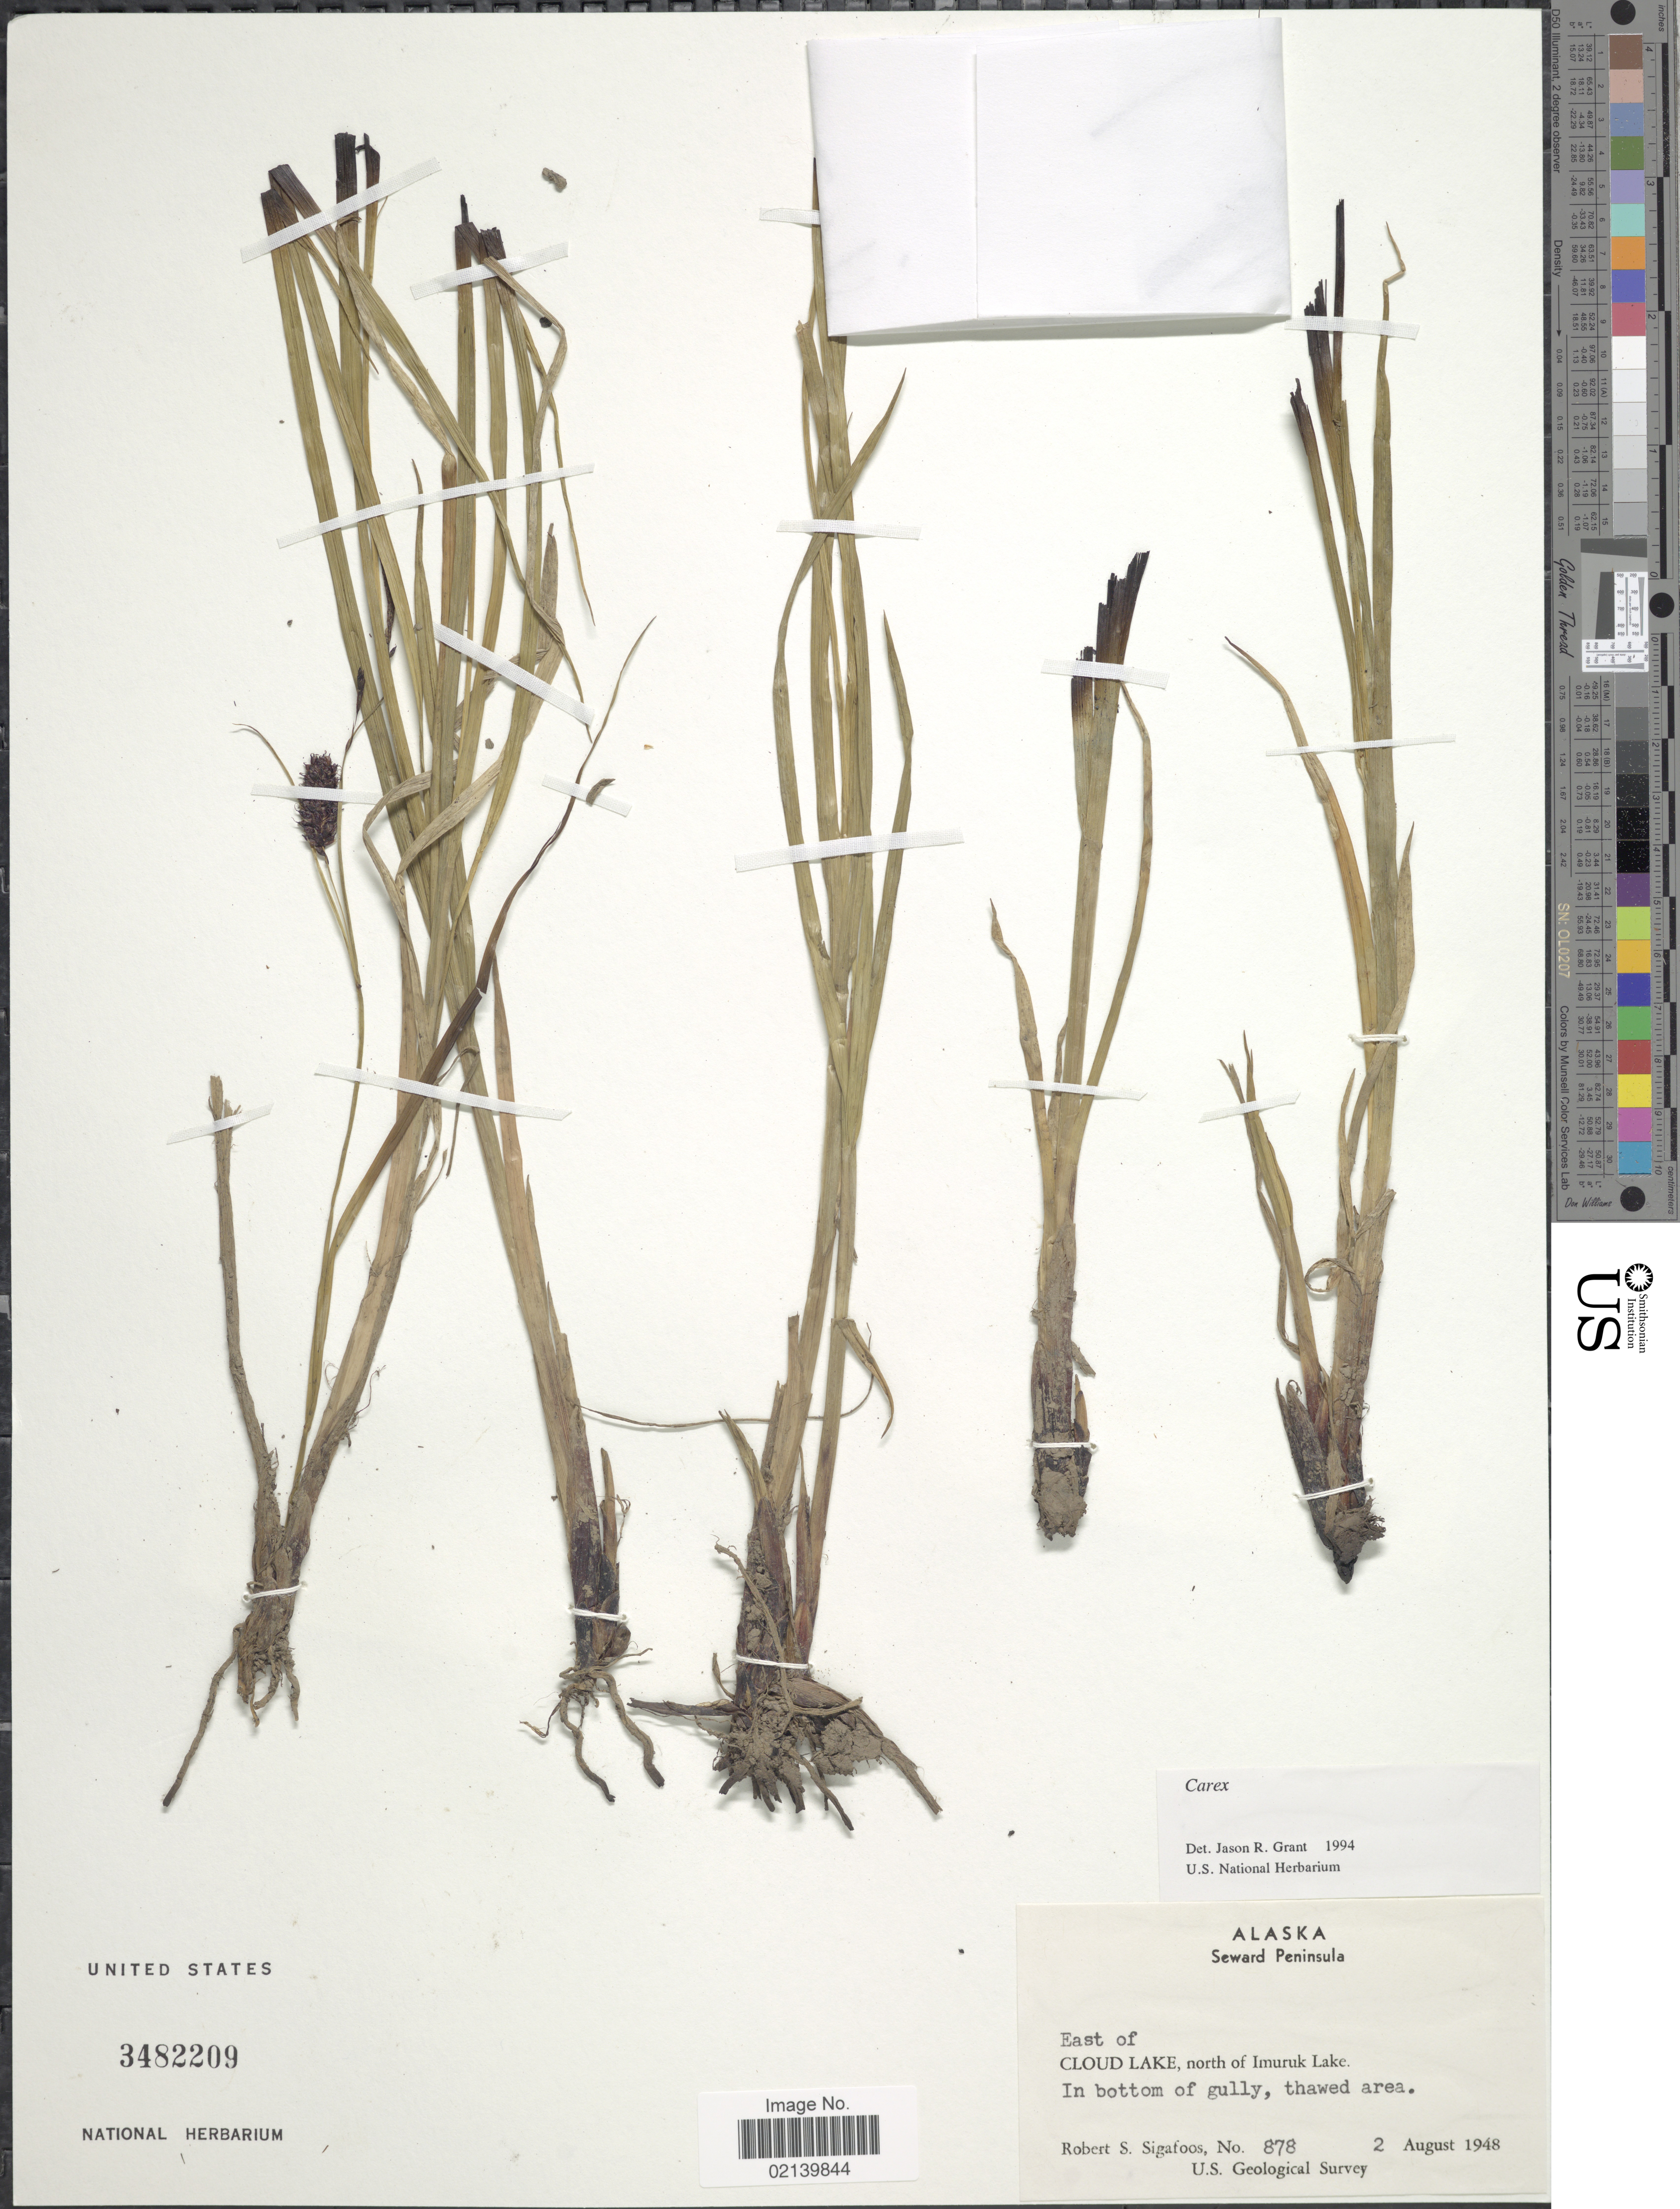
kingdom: Plantae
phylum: Tracheophyta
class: Liliopsida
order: Poales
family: Cyperaceae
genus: Carex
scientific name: Carex sp.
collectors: R. Sigafoos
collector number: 878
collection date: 1948-08-02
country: United States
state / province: Alaska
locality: Alaska, Seward Peninsula. Cloud Lake, north of Imuruk Lake. In bottom of gully, thawed area.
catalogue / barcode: US 3482209